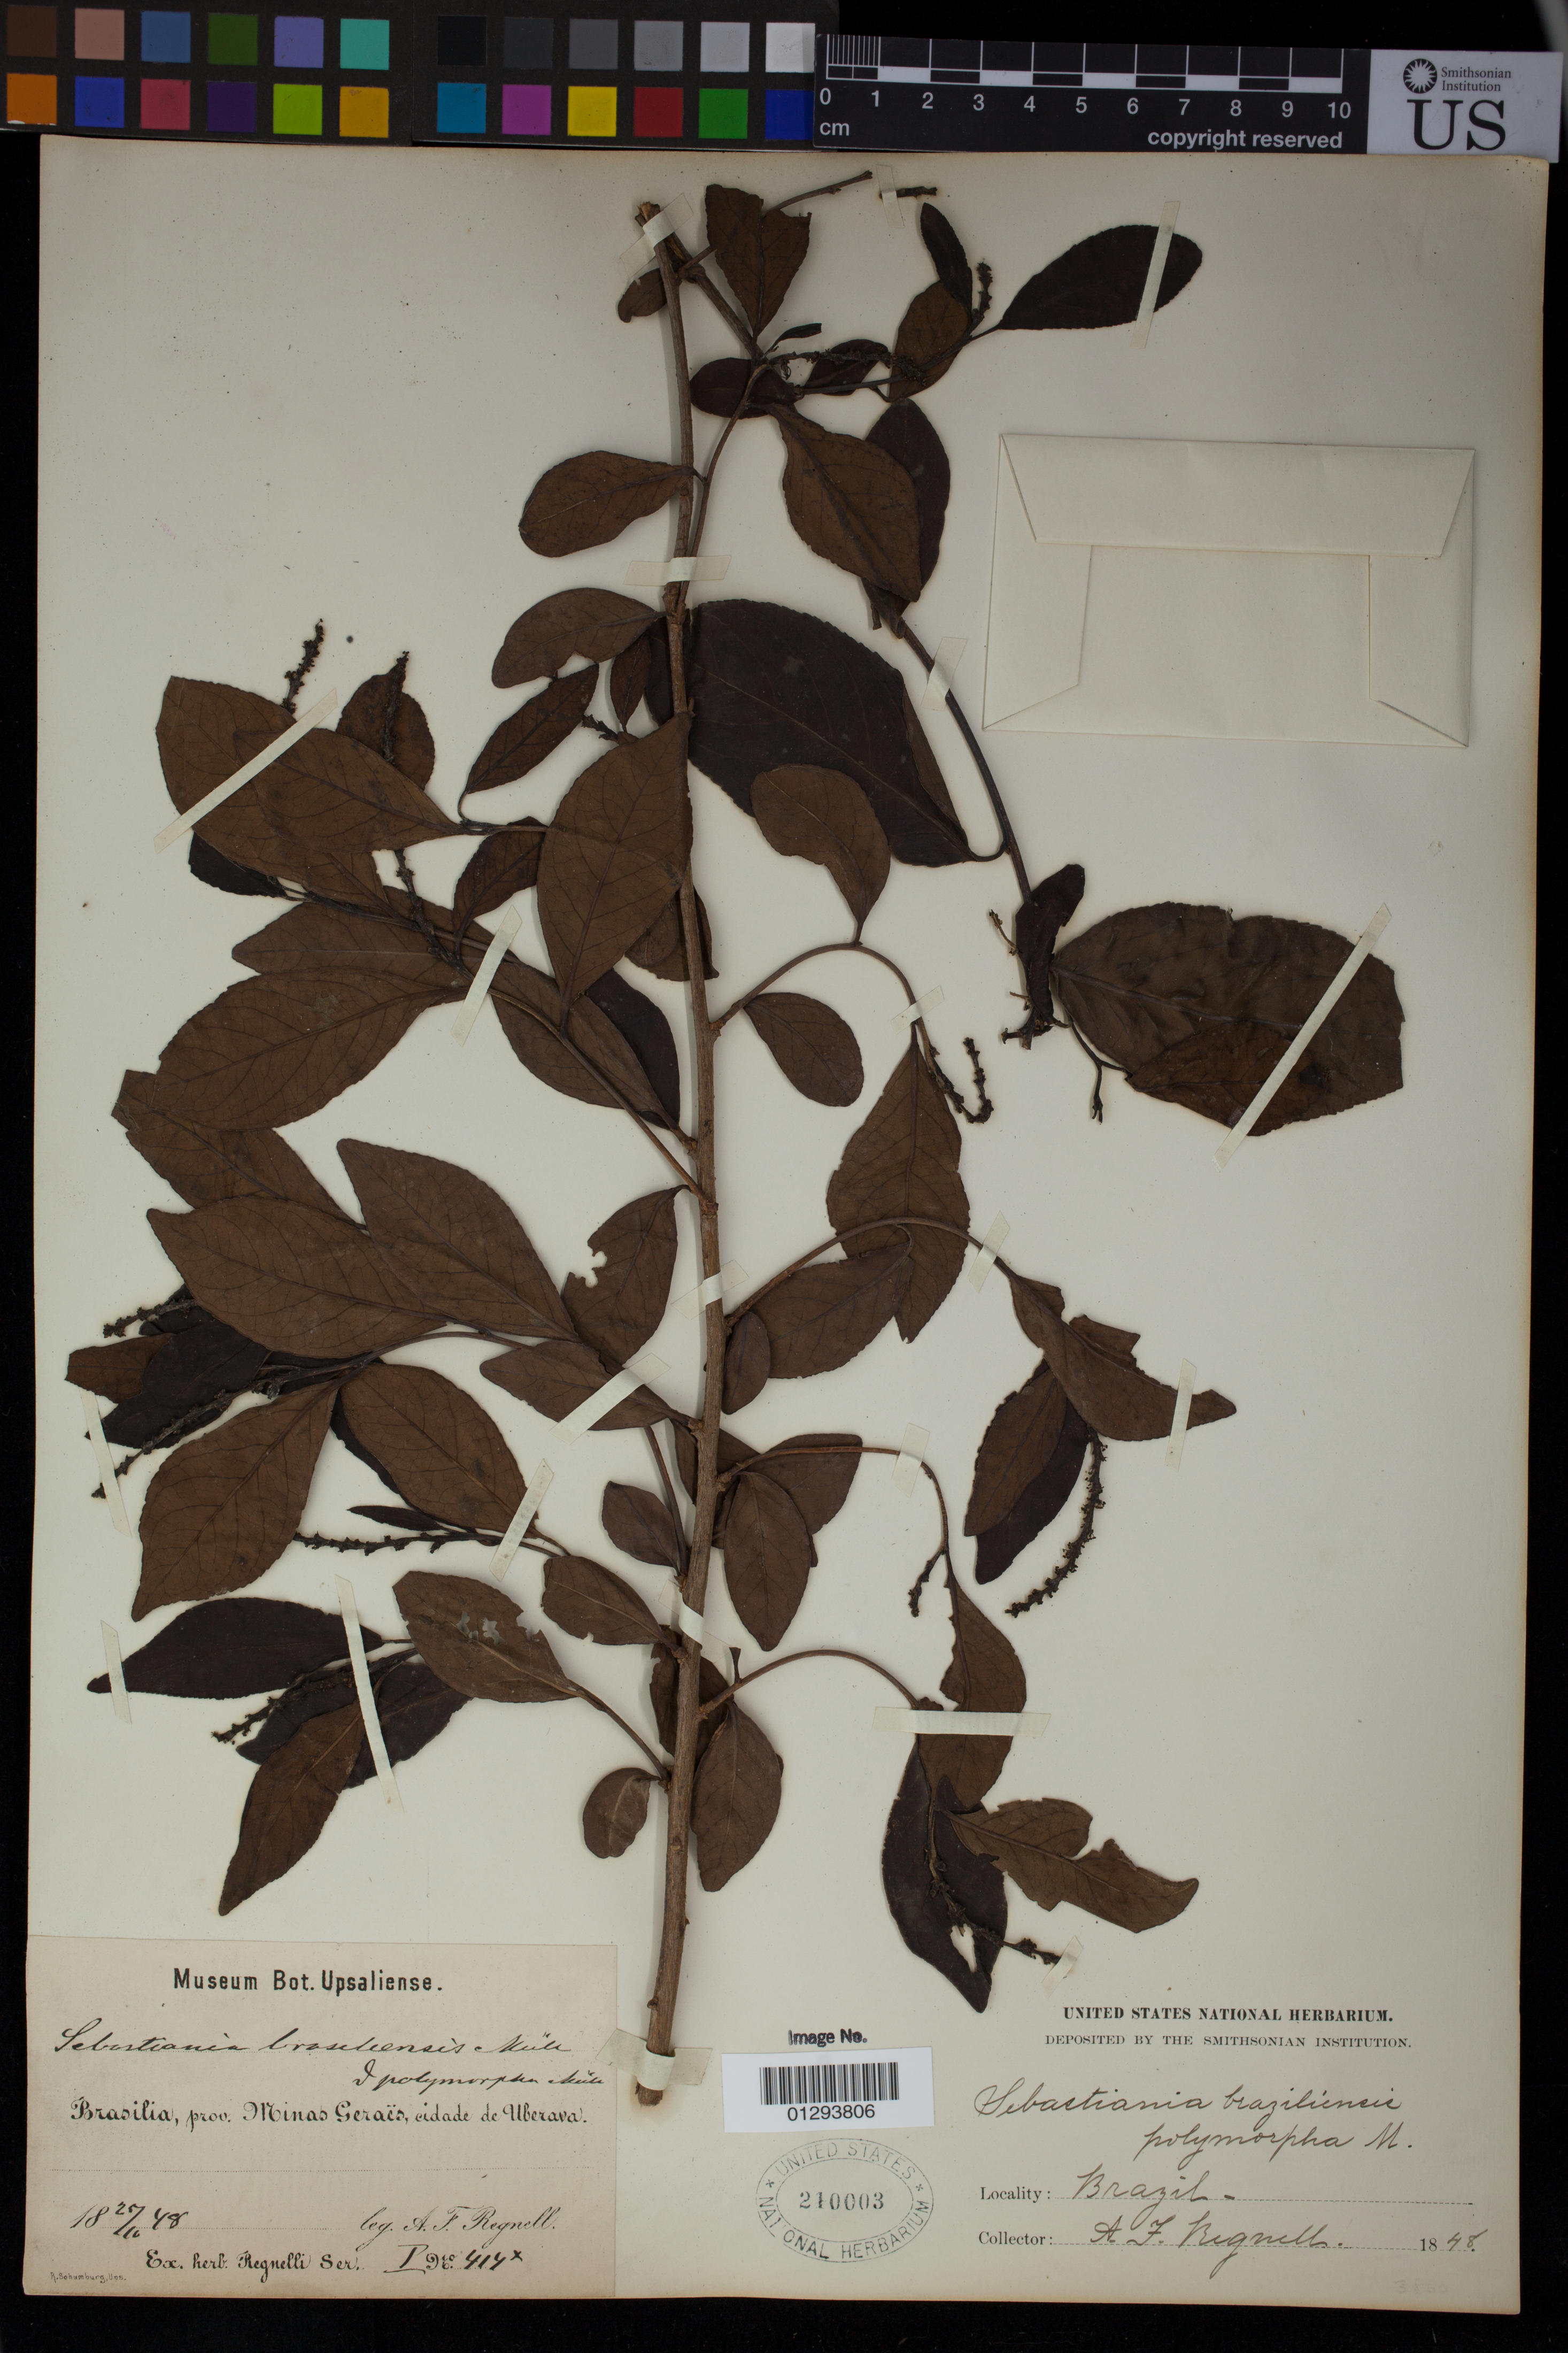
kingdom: Plantae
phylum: Tracheophyta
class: Magnoliopsida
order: Malpighiales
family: Euphorbiaceae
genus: Sebastiania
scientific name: Sebastiania brasiliensis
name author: Spreng.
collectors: A. F. Regnell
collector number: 414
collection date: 1848-10-25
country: Brazil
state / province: Minas Gerais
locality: cidade de Uberava [Uberaba]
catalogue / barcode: US 210003